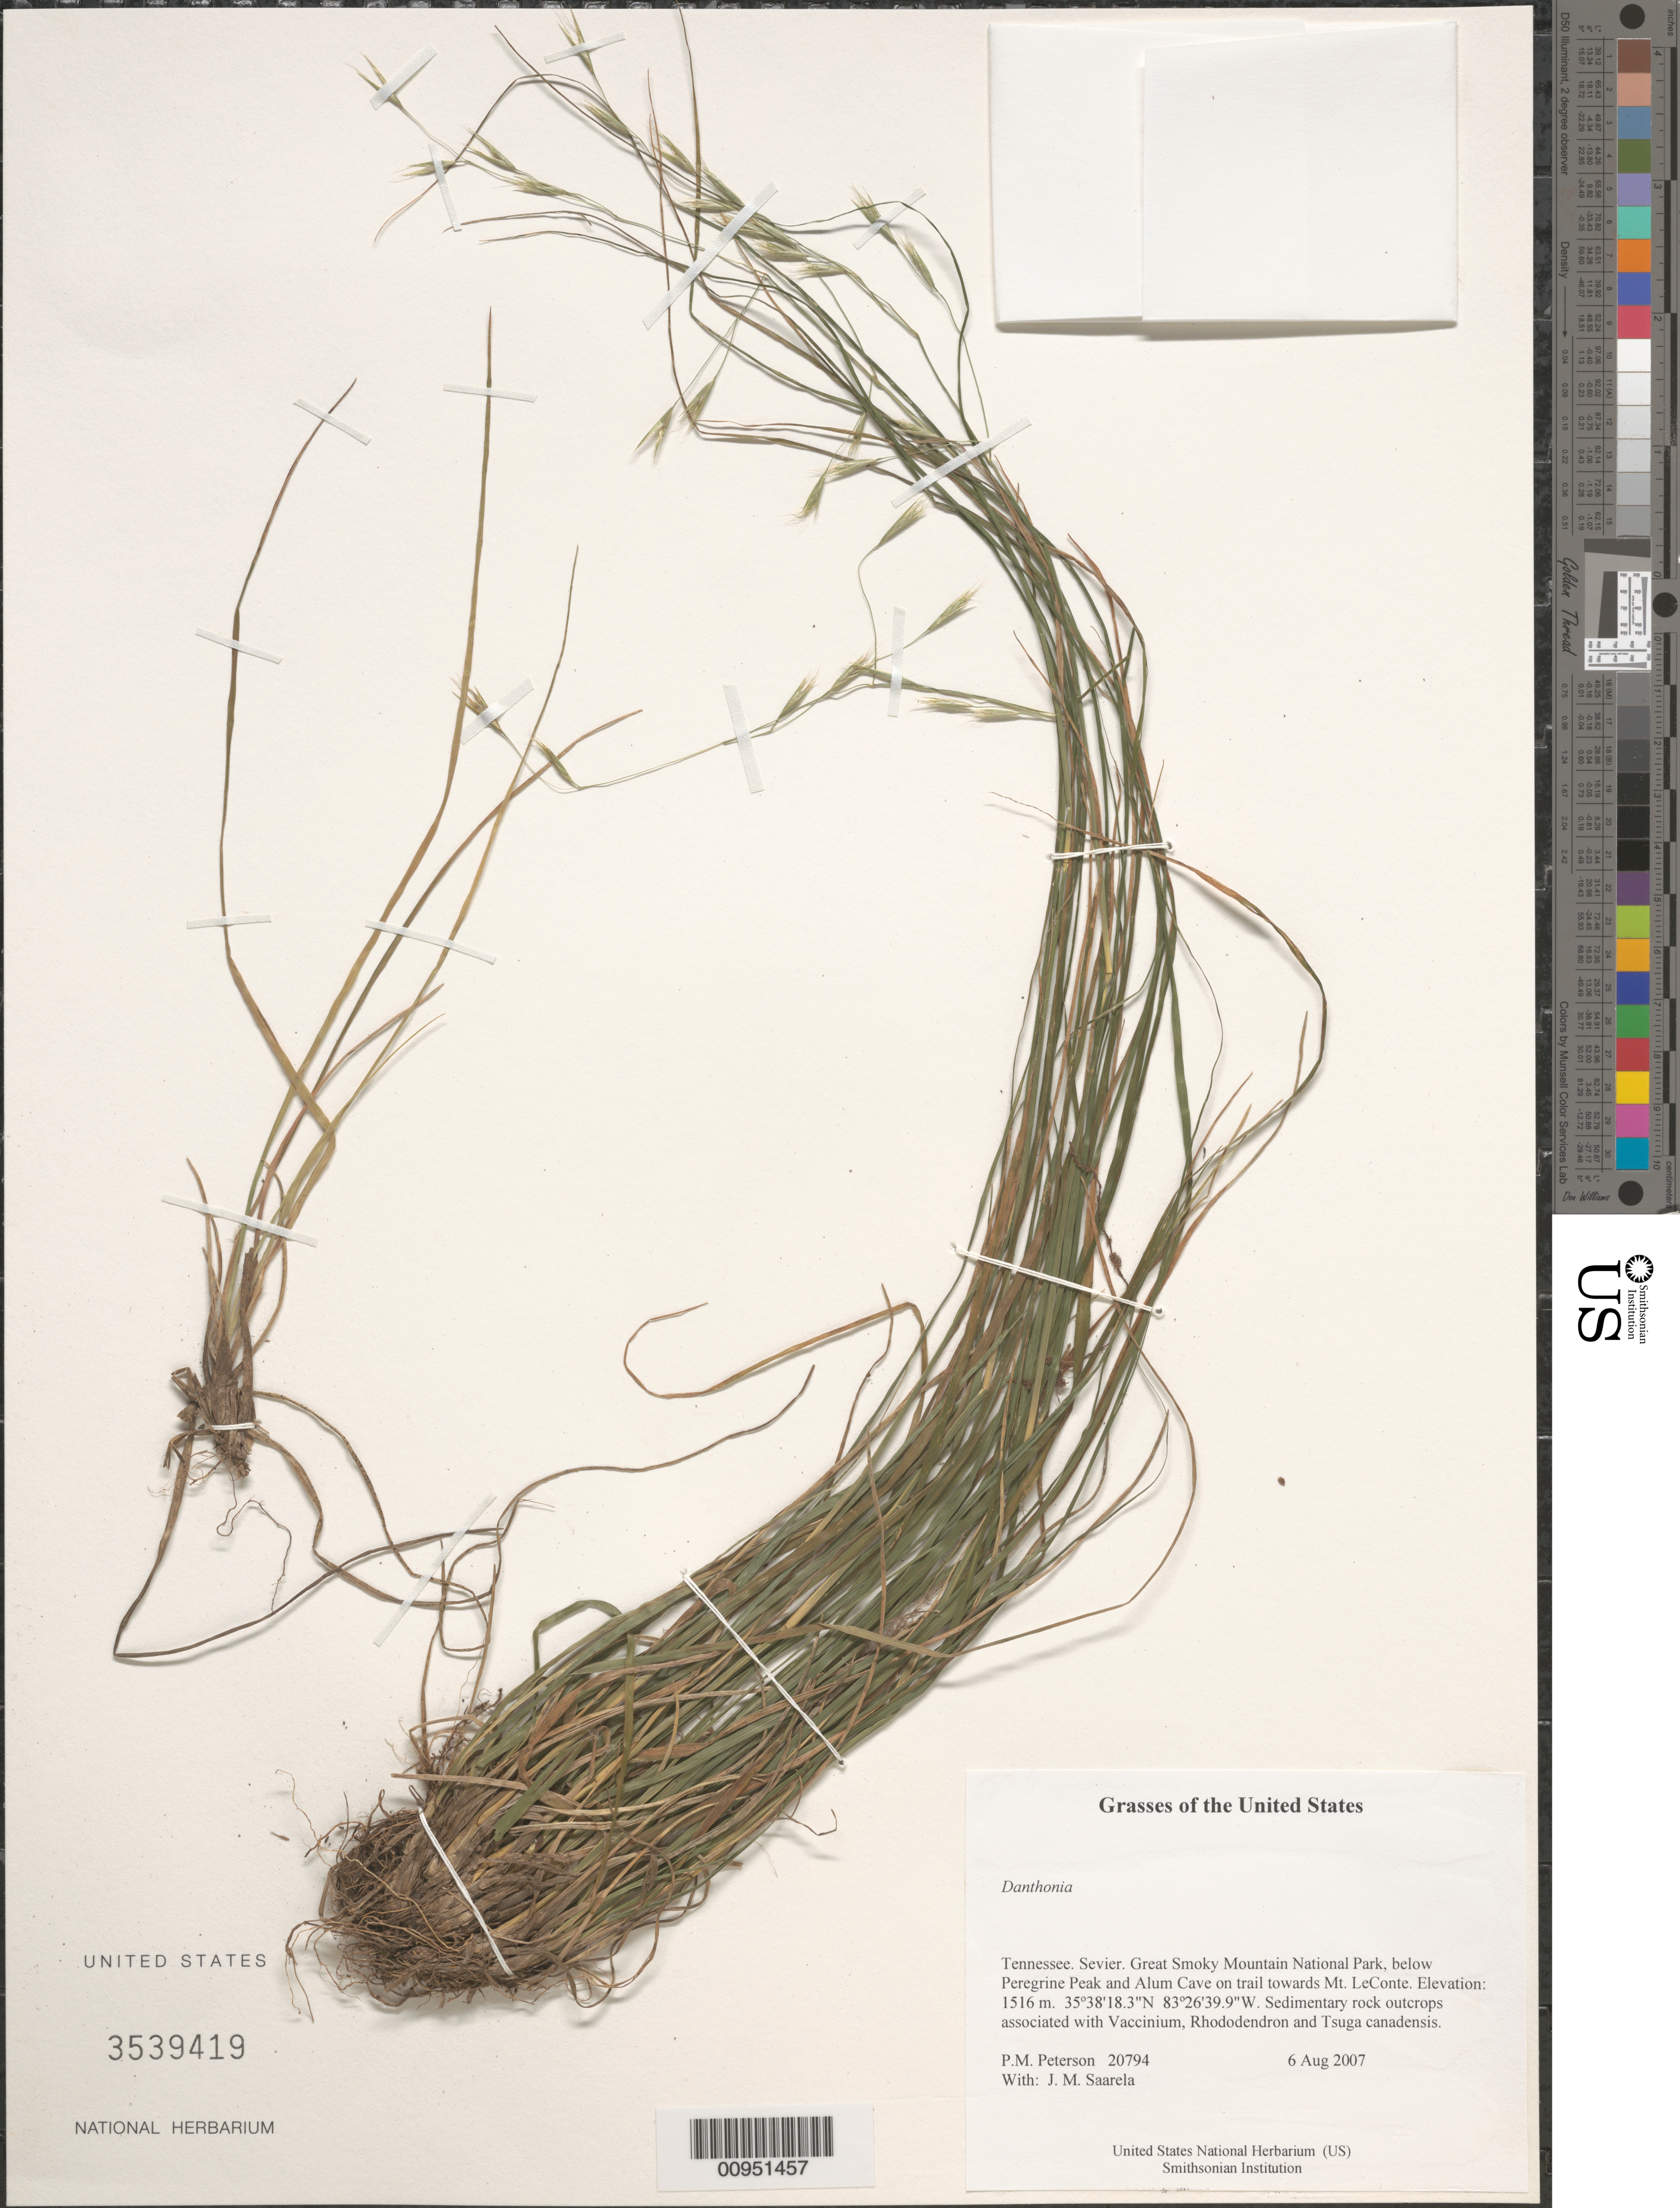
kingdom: Plantae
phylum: Tracheophyta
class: Liliopsida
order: Poales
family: Poaceae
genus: Danthonia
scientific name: Danthonia sp.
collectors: P. M. Peterson & J. Saarela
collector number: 20794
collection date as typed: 06 Aug 2007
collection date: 2007-08-06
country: United States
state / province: Tennessee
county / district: Sevier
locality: Great Smoky Mountain National Park, below Peregrine Peak and Alum Cave on trail towards Mt. LeConte.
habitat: Sedimentary rock outcrops associated with Vaccinium, Rhododendron and Tsuga canadensis.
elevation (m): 1516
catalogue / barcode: US 3539419